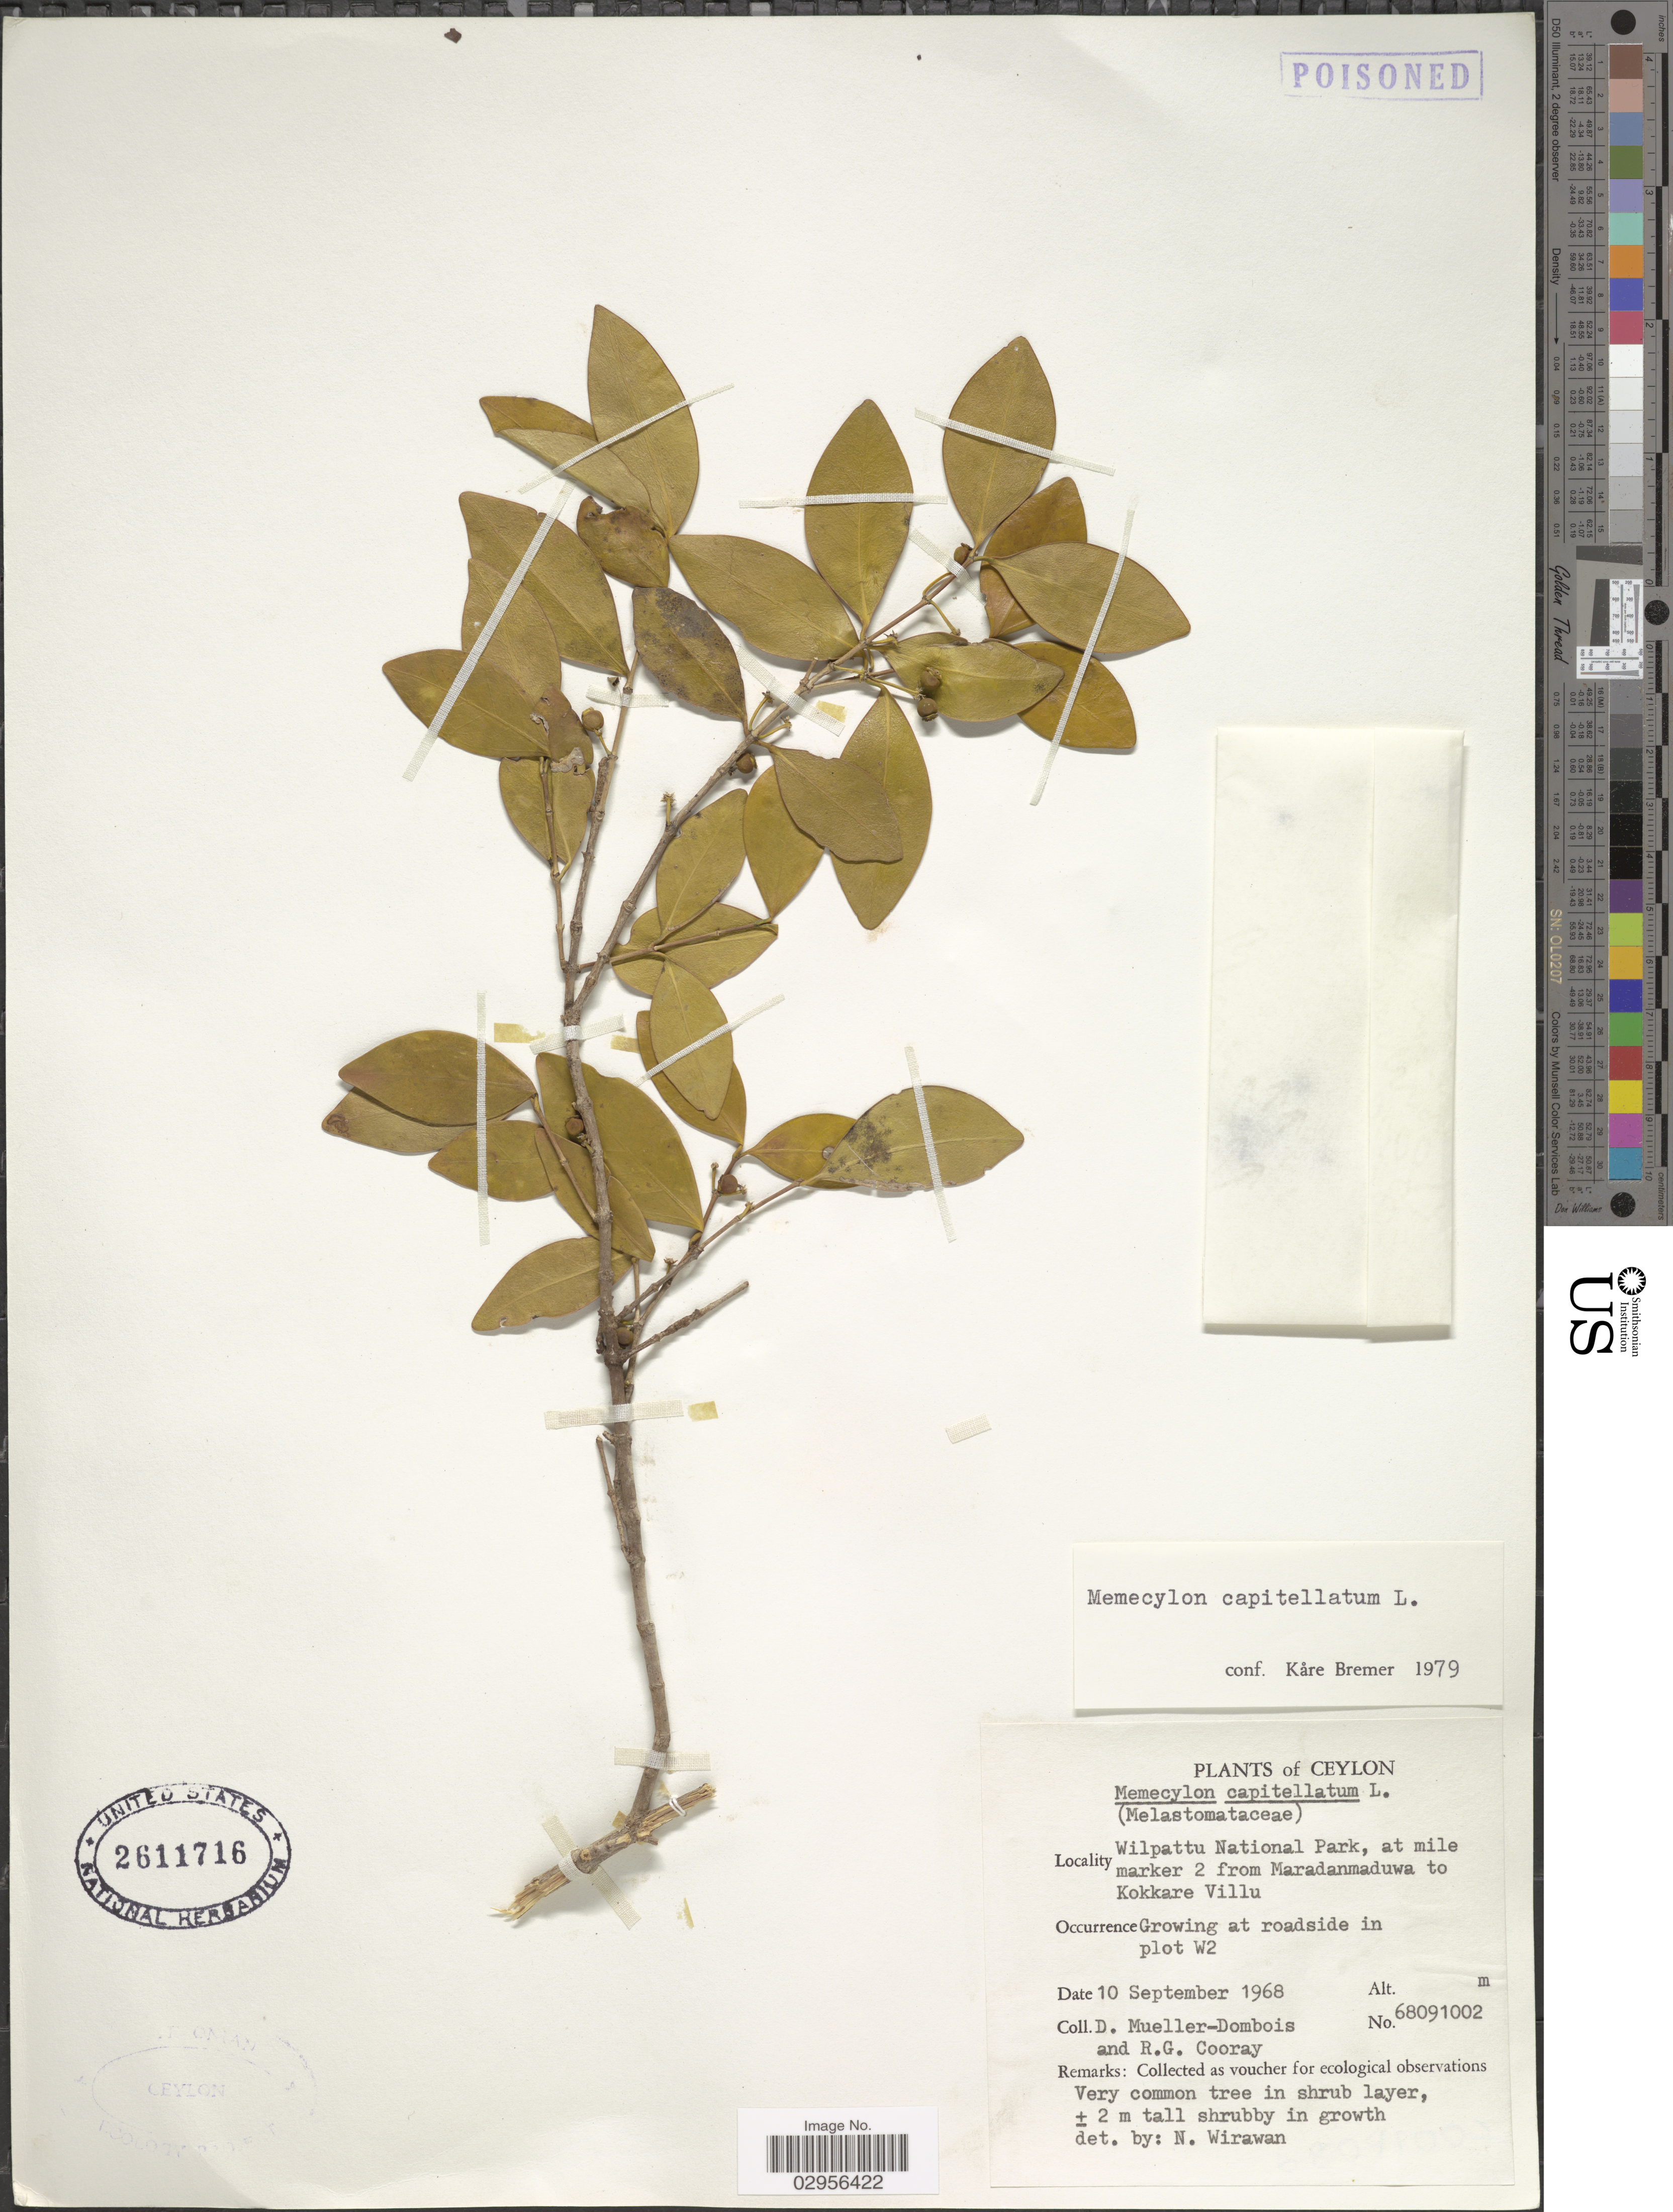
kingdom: Plantae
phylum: Tracheophyta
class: Magnoliopsida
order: Myrtales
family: Melastomataceae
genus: Memecylon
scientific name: Memecylon capitellatum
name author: L.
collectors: D. Mueller-Dombois & R. Cooray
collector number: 68091002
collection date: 1968-09-10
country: Sri Lanka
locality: Ceylon. Wilpattu National Park, at mile marker 2 from Maradanmaduwa to Kokkare Villu. Roadside in plot W2.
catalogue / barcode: US 2611716